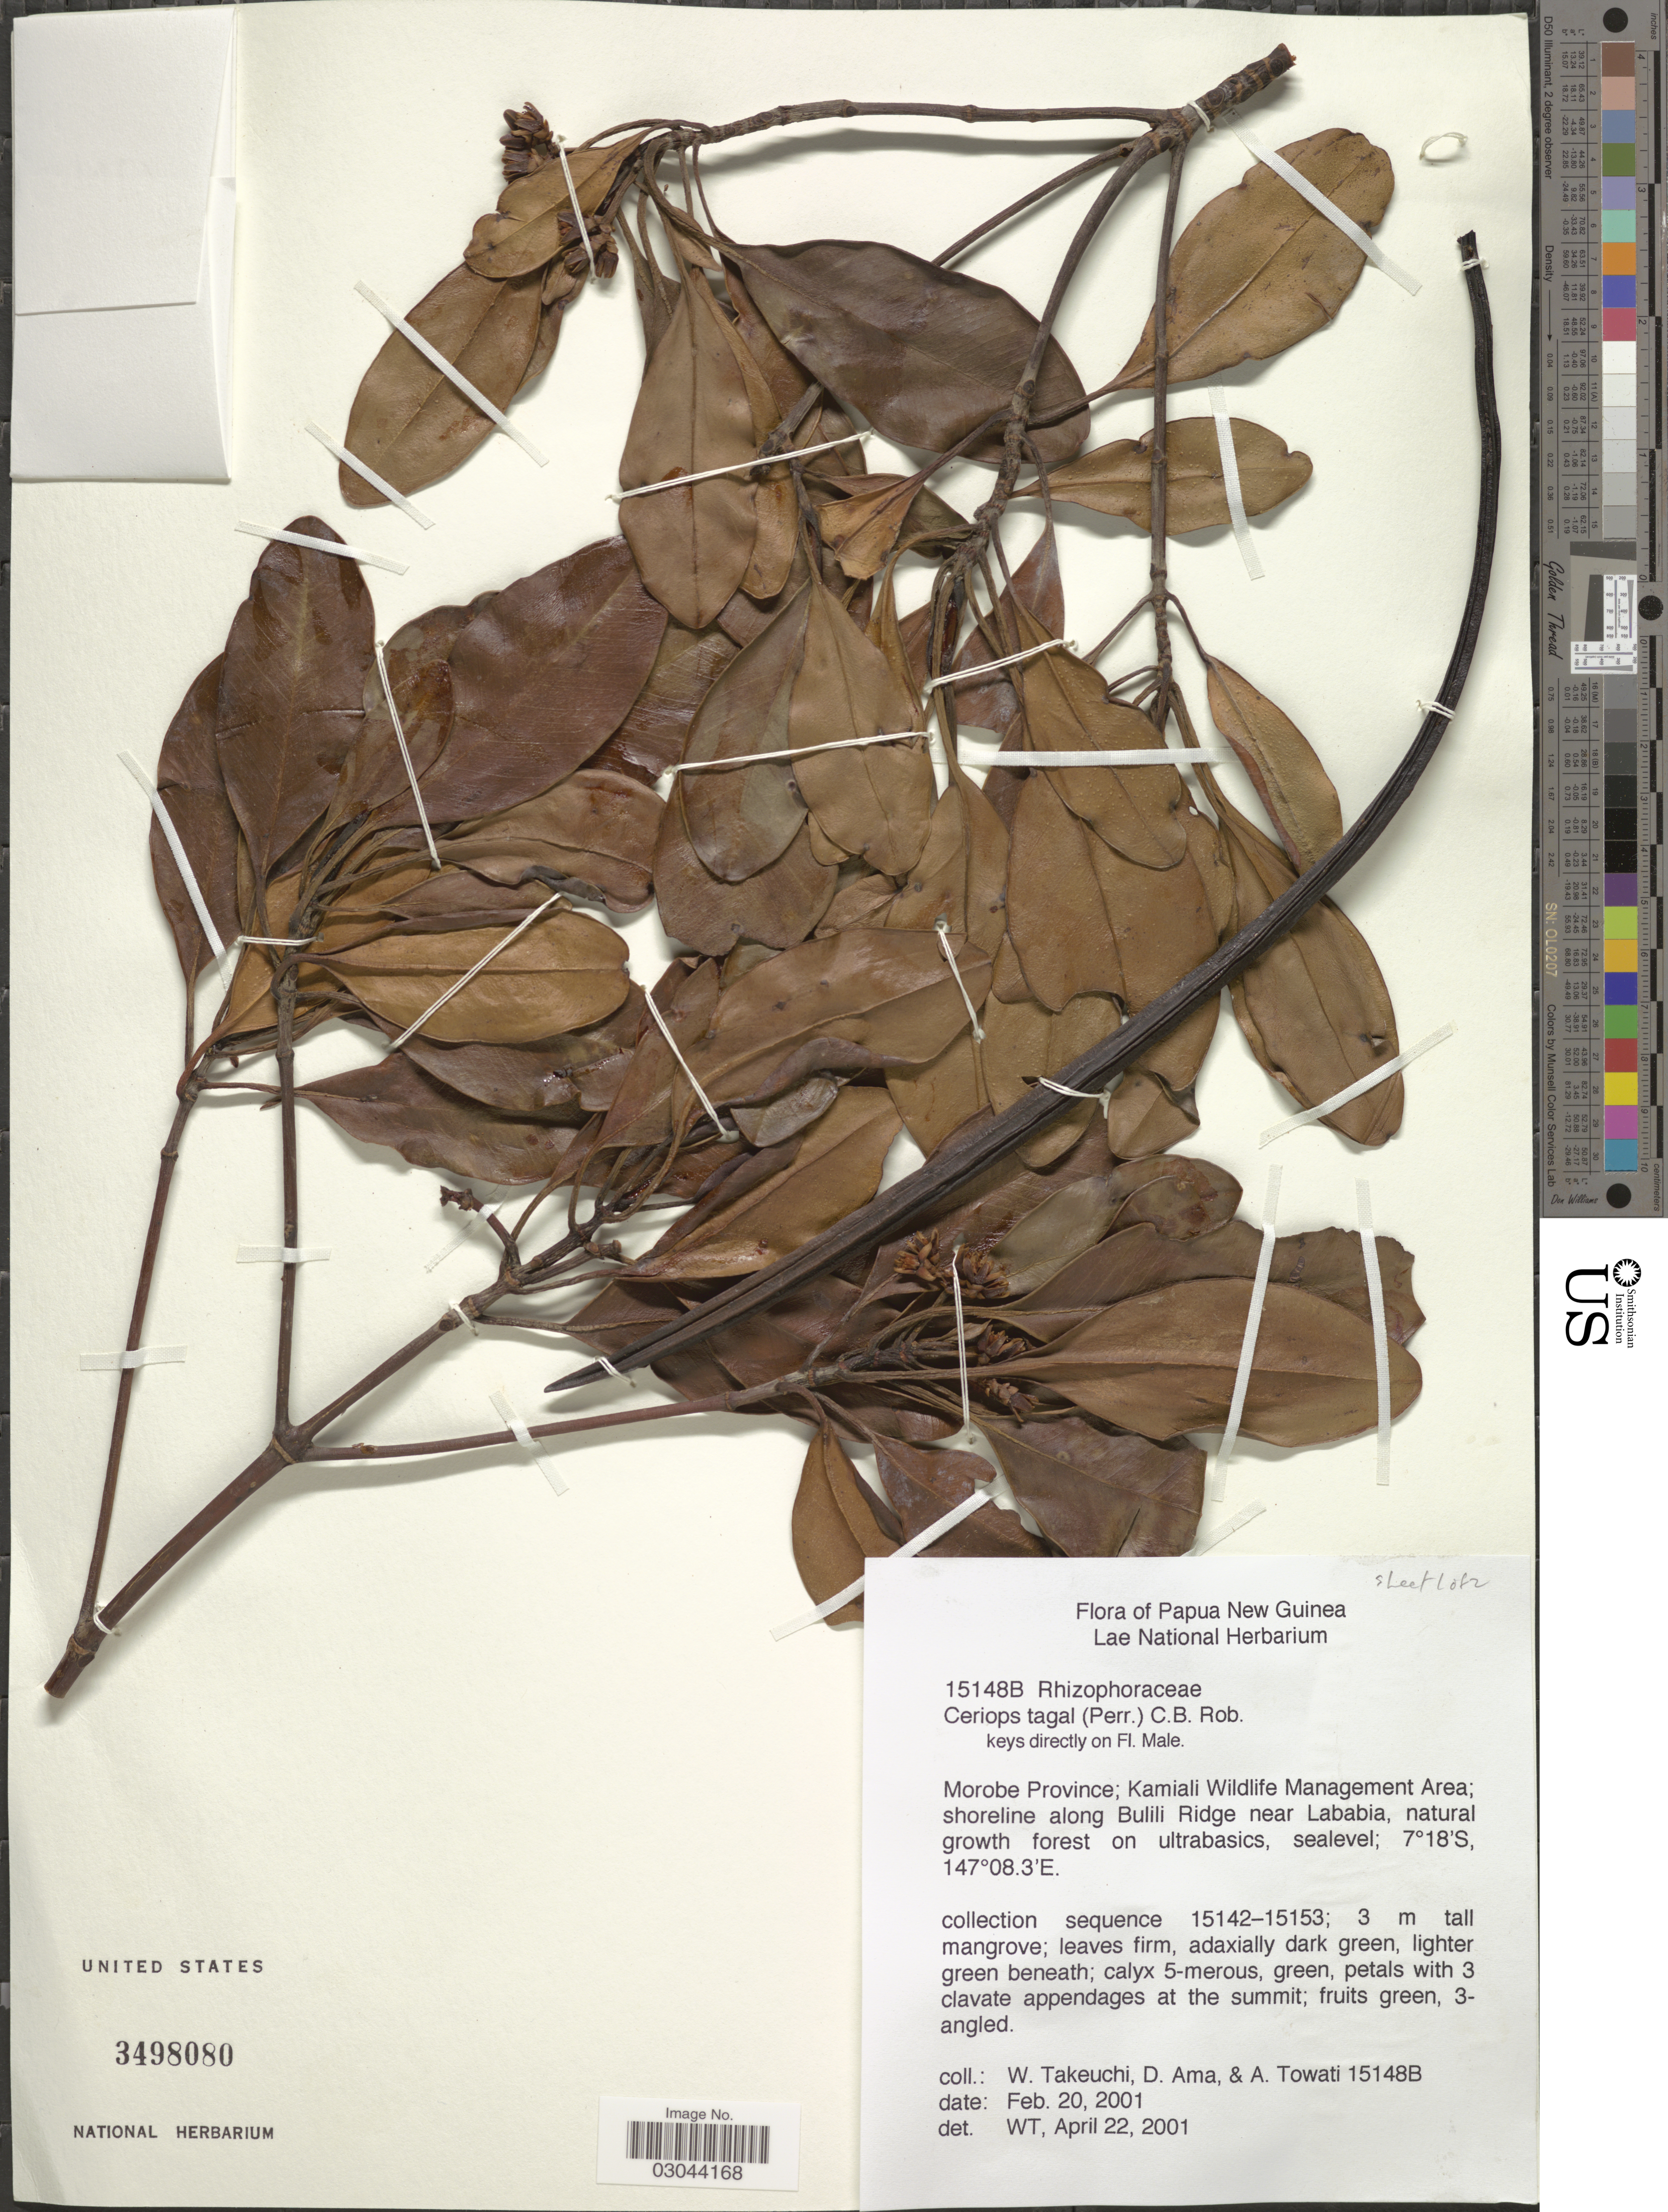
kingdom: Plantae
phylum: Tracheophyta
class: Magnoliopsida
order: Malpighiales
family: Rhizophoraceae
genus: Ceriops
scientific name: Ceriops tagal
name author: (Perr.) C.B. Rob.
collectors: W. Takeuchi, D. Ama & A. Towati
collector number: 15148B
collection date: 2001-02-20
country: Papua New Guinea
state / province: Morobe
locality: Papua New Guinea. Morobe Province; Kamiali Wildlife Management Area; shoreline along Bulili Ridge near Lababia, natural growth forest on ultrabasics.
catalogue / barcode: US 3498080